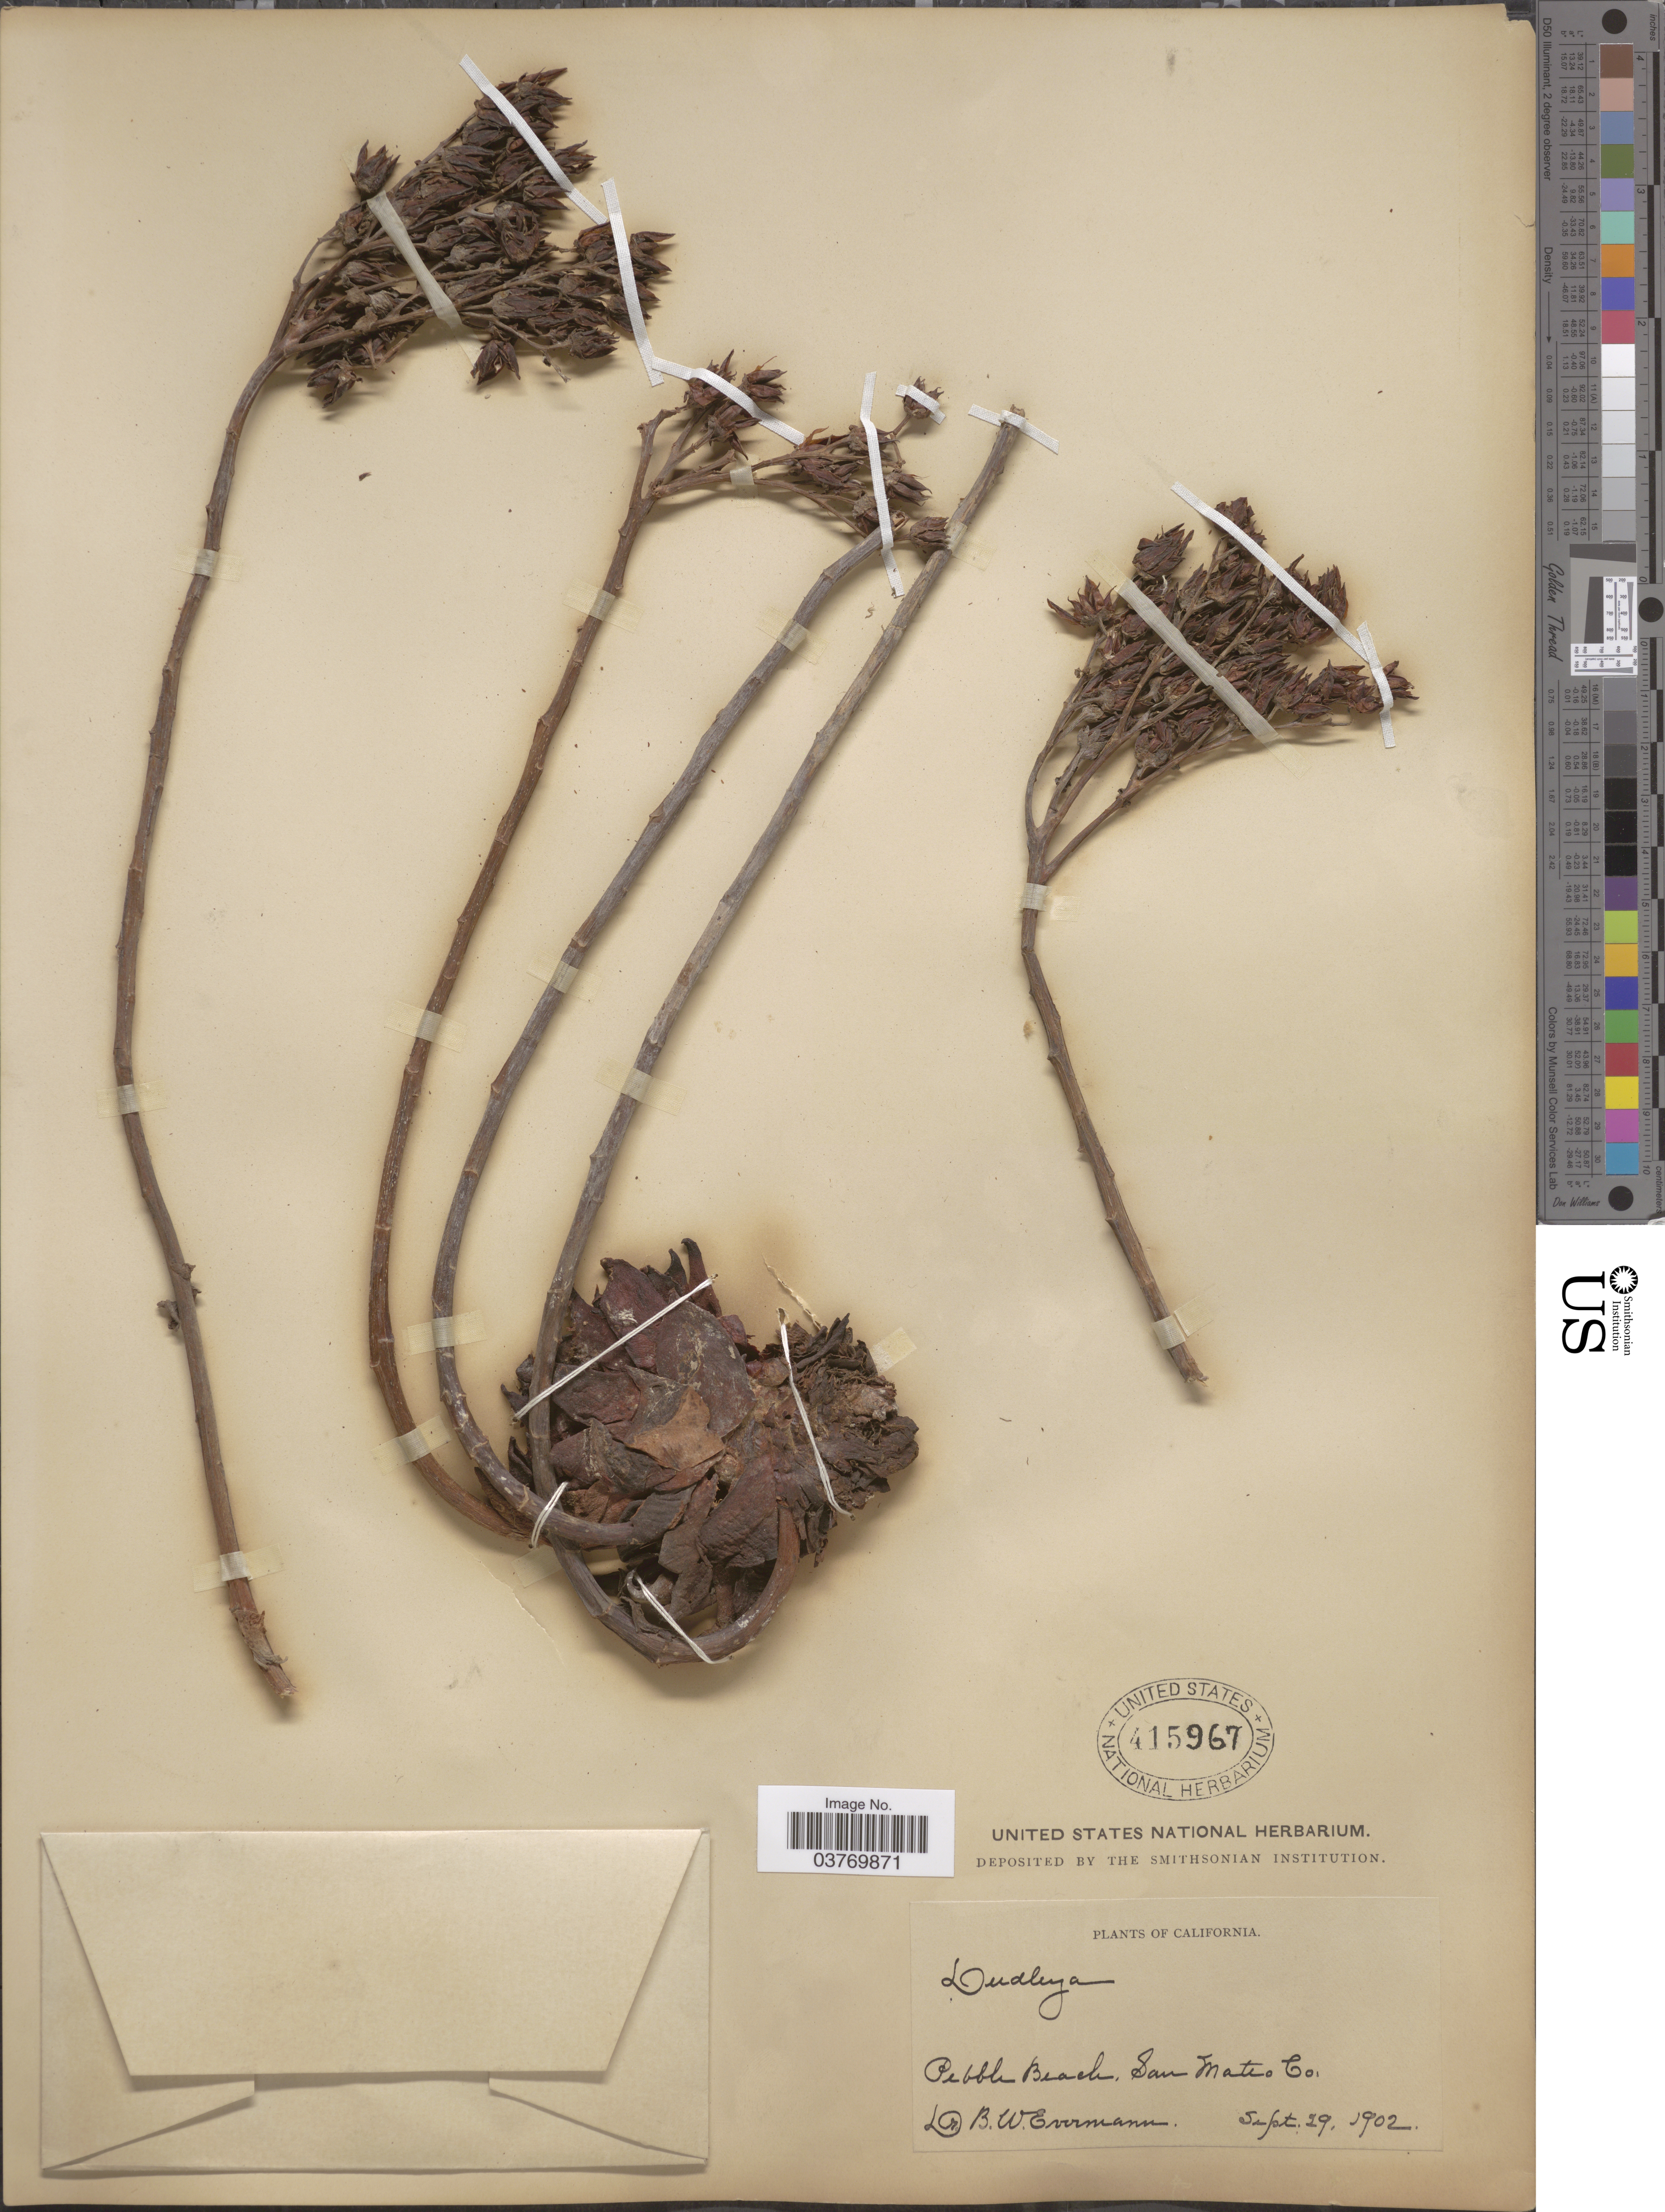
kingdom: Plantae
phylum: Tracheophyta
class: Magnoliopsida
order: Saxifragales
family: Crassulaceae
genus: Dudleya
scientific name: Dudleya sp.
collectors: B. W. Evermann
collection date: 1902-07-29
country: United States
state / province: California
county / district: San Mateo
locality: Pebble Beach, San Mateo Co.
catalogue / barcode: US 415967